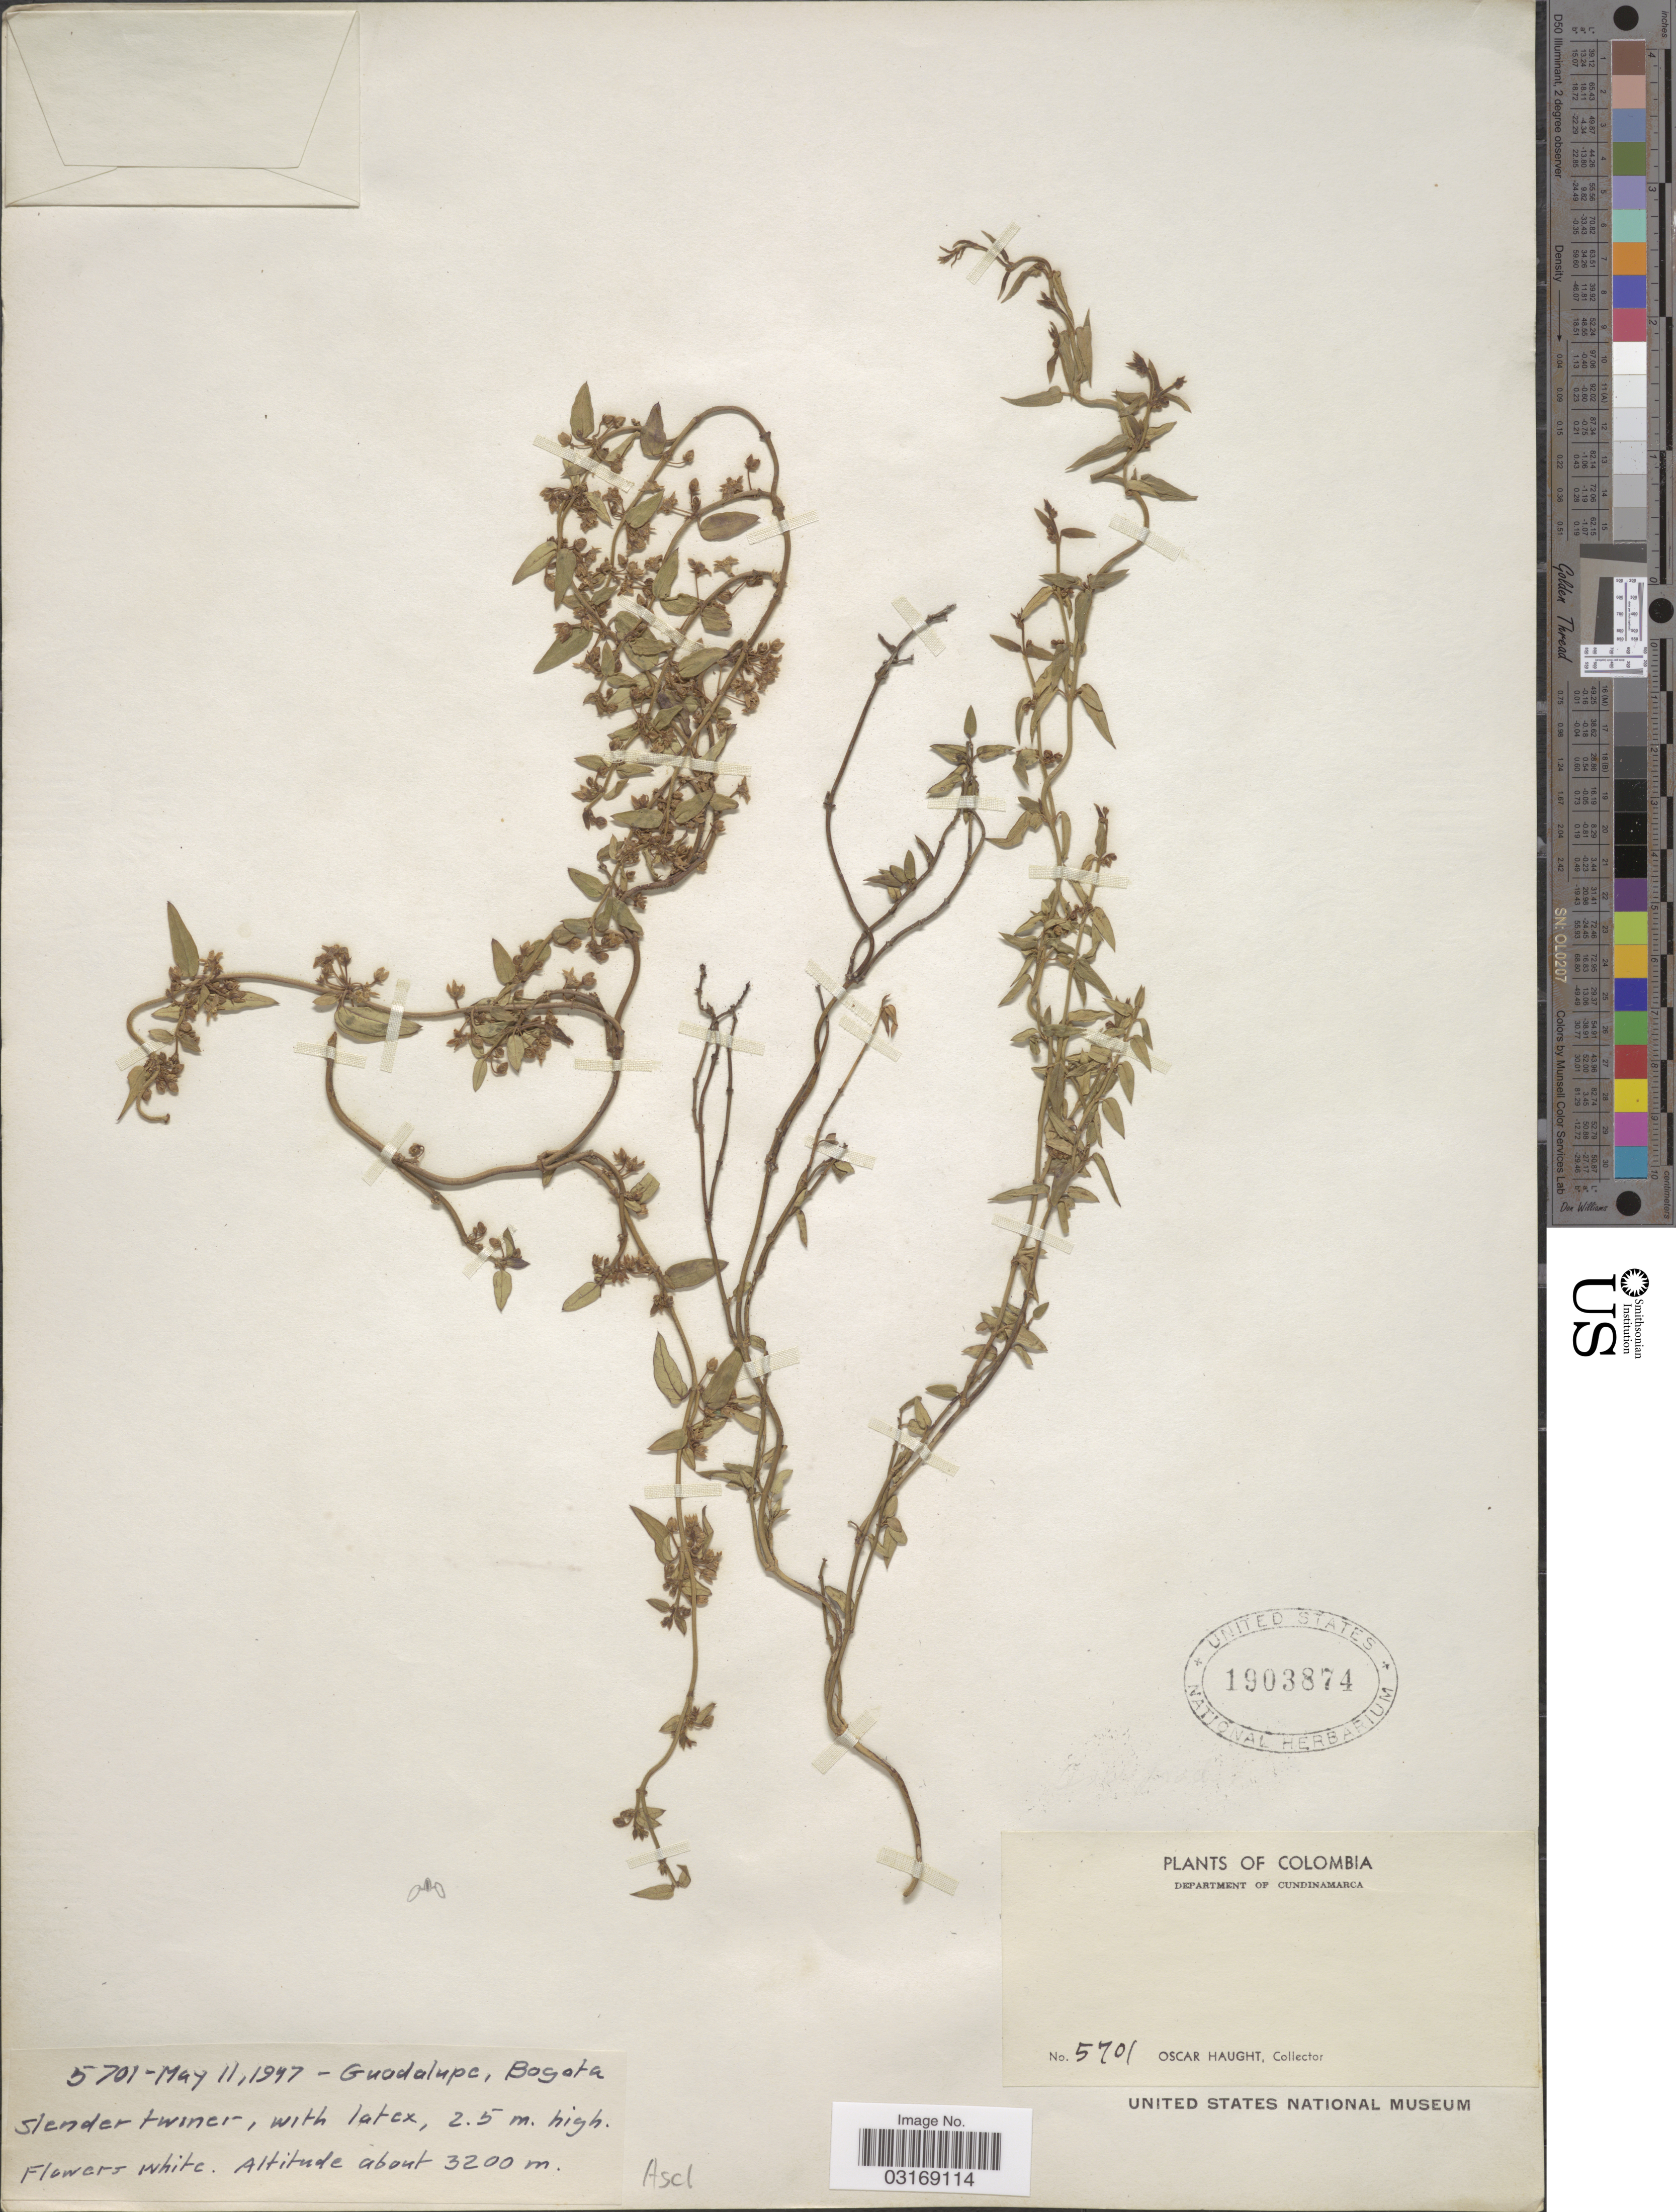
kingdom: Plantae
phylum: Tracheophyta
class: Magnoliopsida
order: Gentianales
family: Apocynaceae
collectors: O. L. Haught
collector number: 5701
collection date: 1947-05-11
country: Colombia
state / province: Cundinamarca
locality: Guadalupe, Bogota. Department of Cundinamarca.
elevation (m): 3200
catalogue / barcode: US 1903874